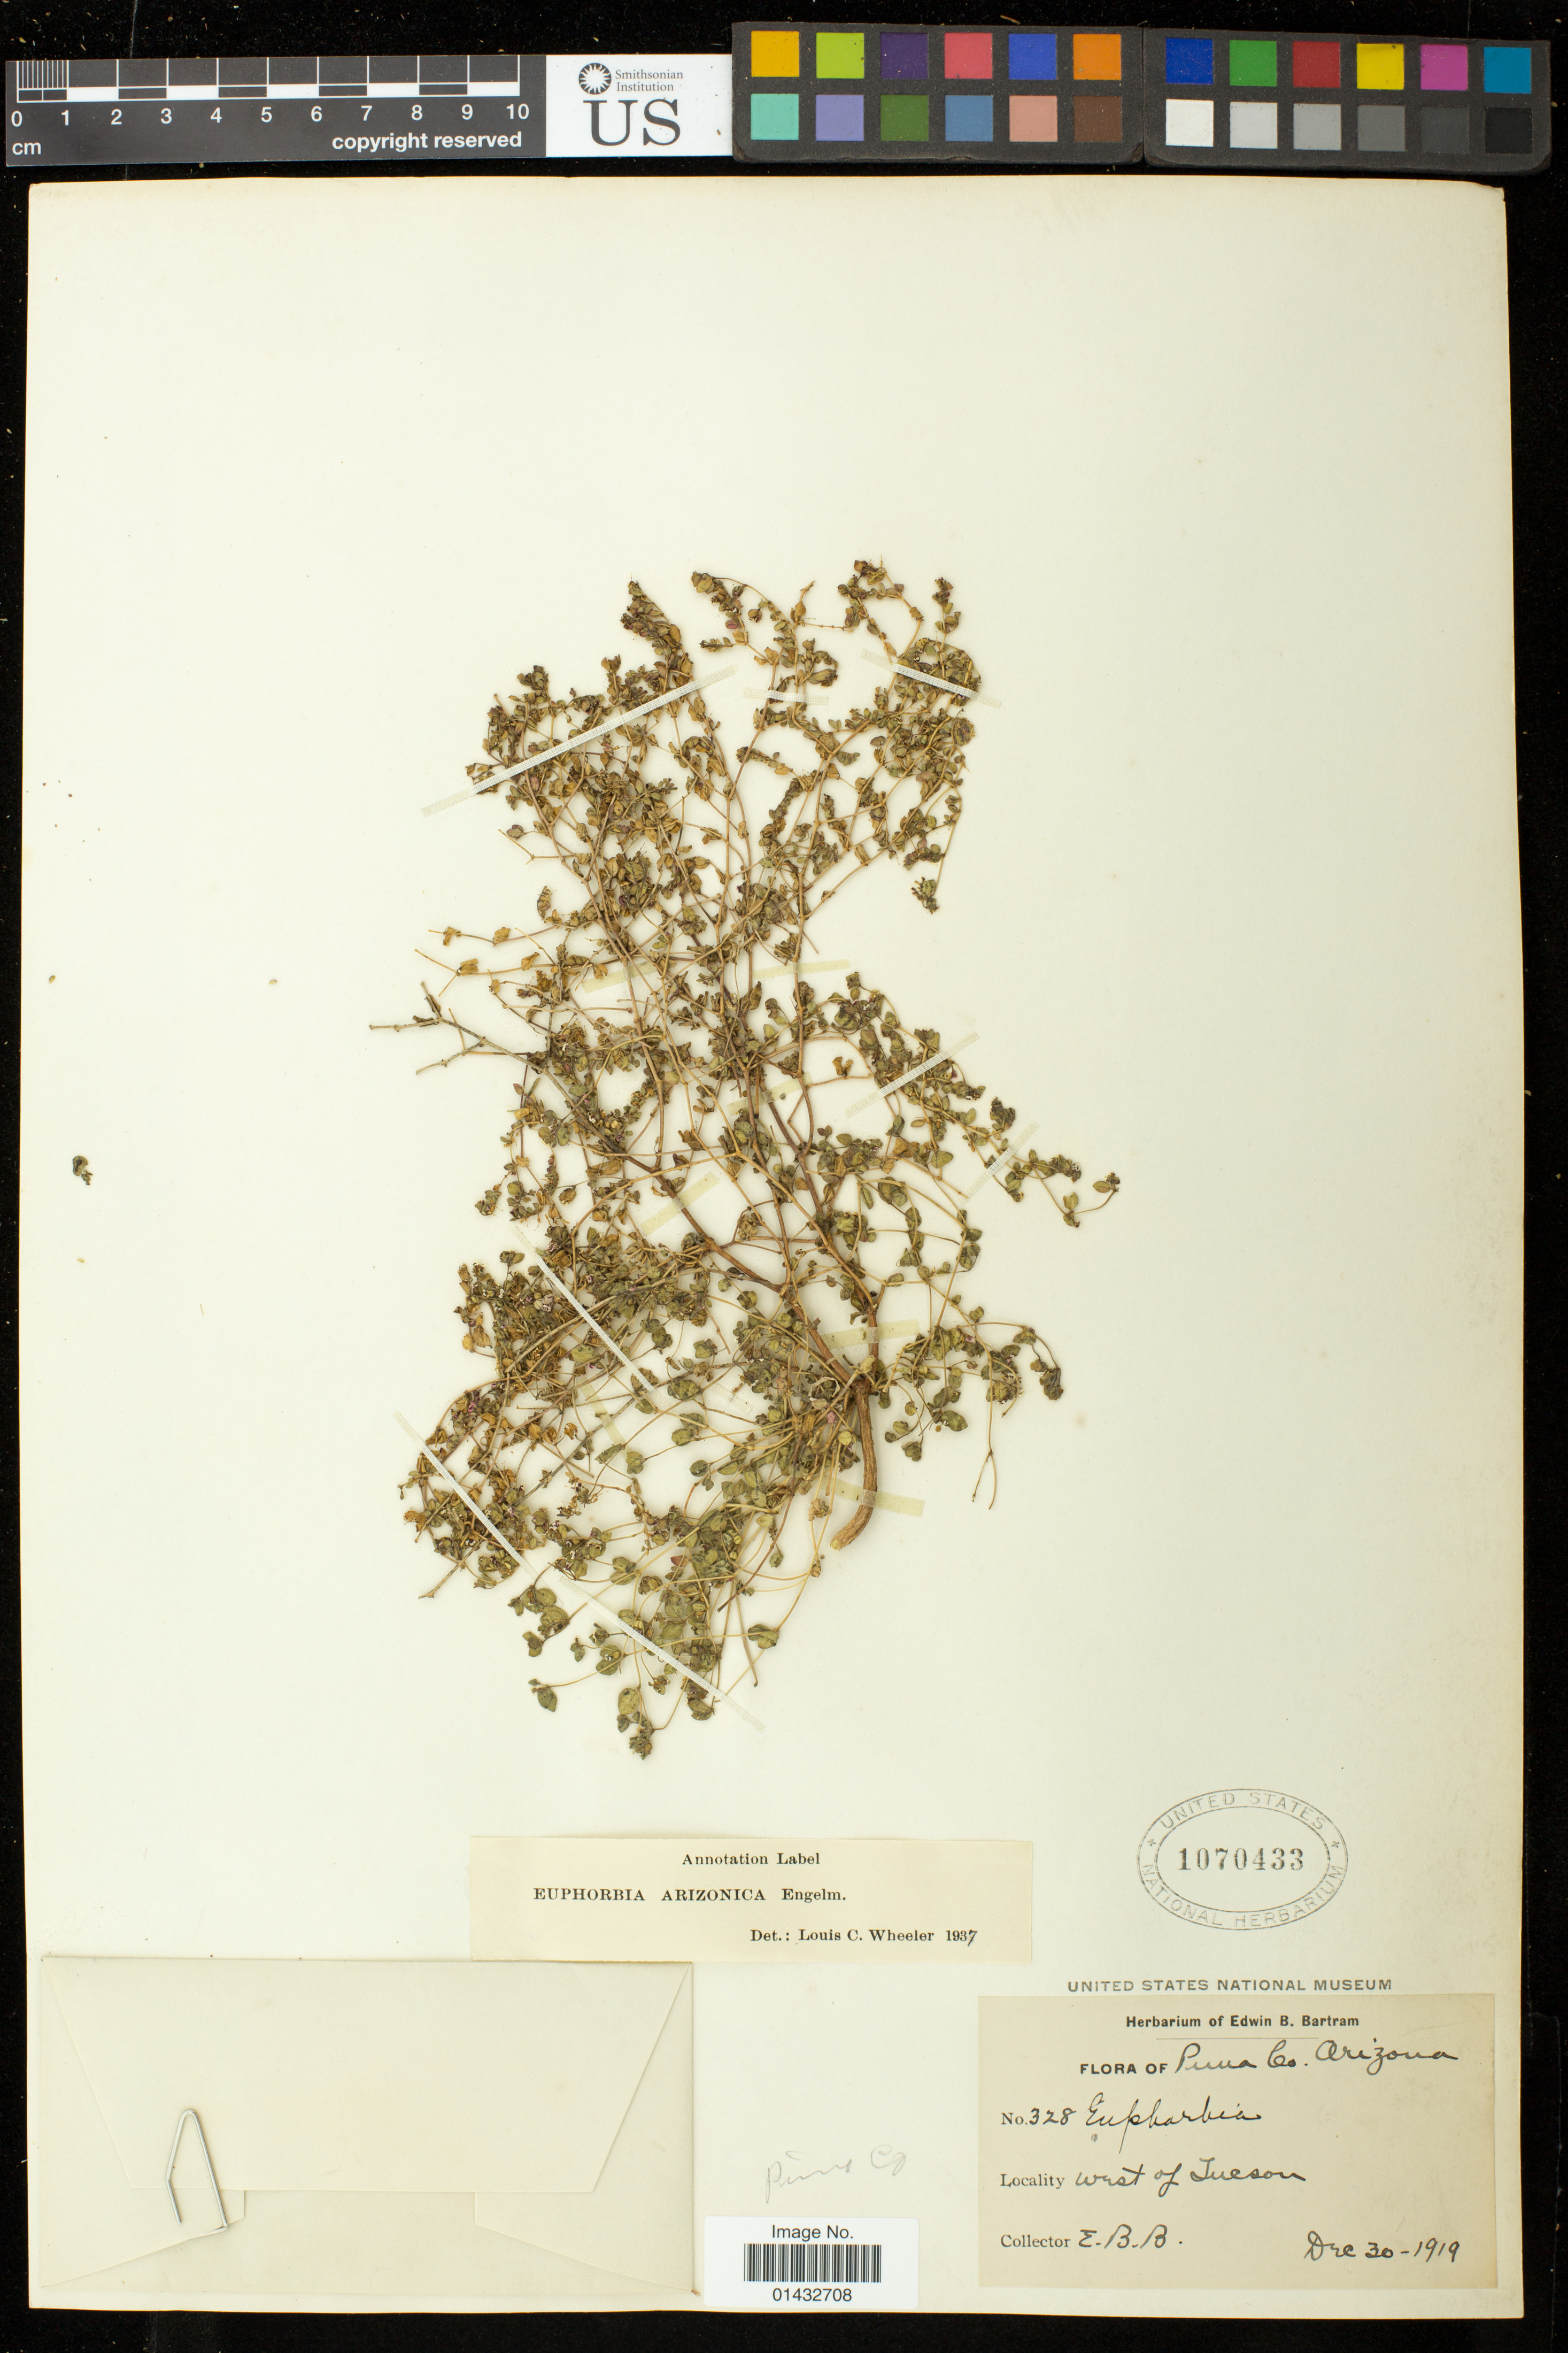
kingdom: Plantae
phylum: Tracheophyta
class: Magnoliopsida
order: Malpighiales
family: Euphorbiaceae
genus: Euphorbia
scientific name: Euphorbia arizonica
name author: Engelm.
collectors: E. B. Bartram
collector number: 328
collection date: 1919-12-30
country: United States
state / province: Arizona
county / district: Pima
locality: West of Tucson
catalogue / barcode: US 1070433